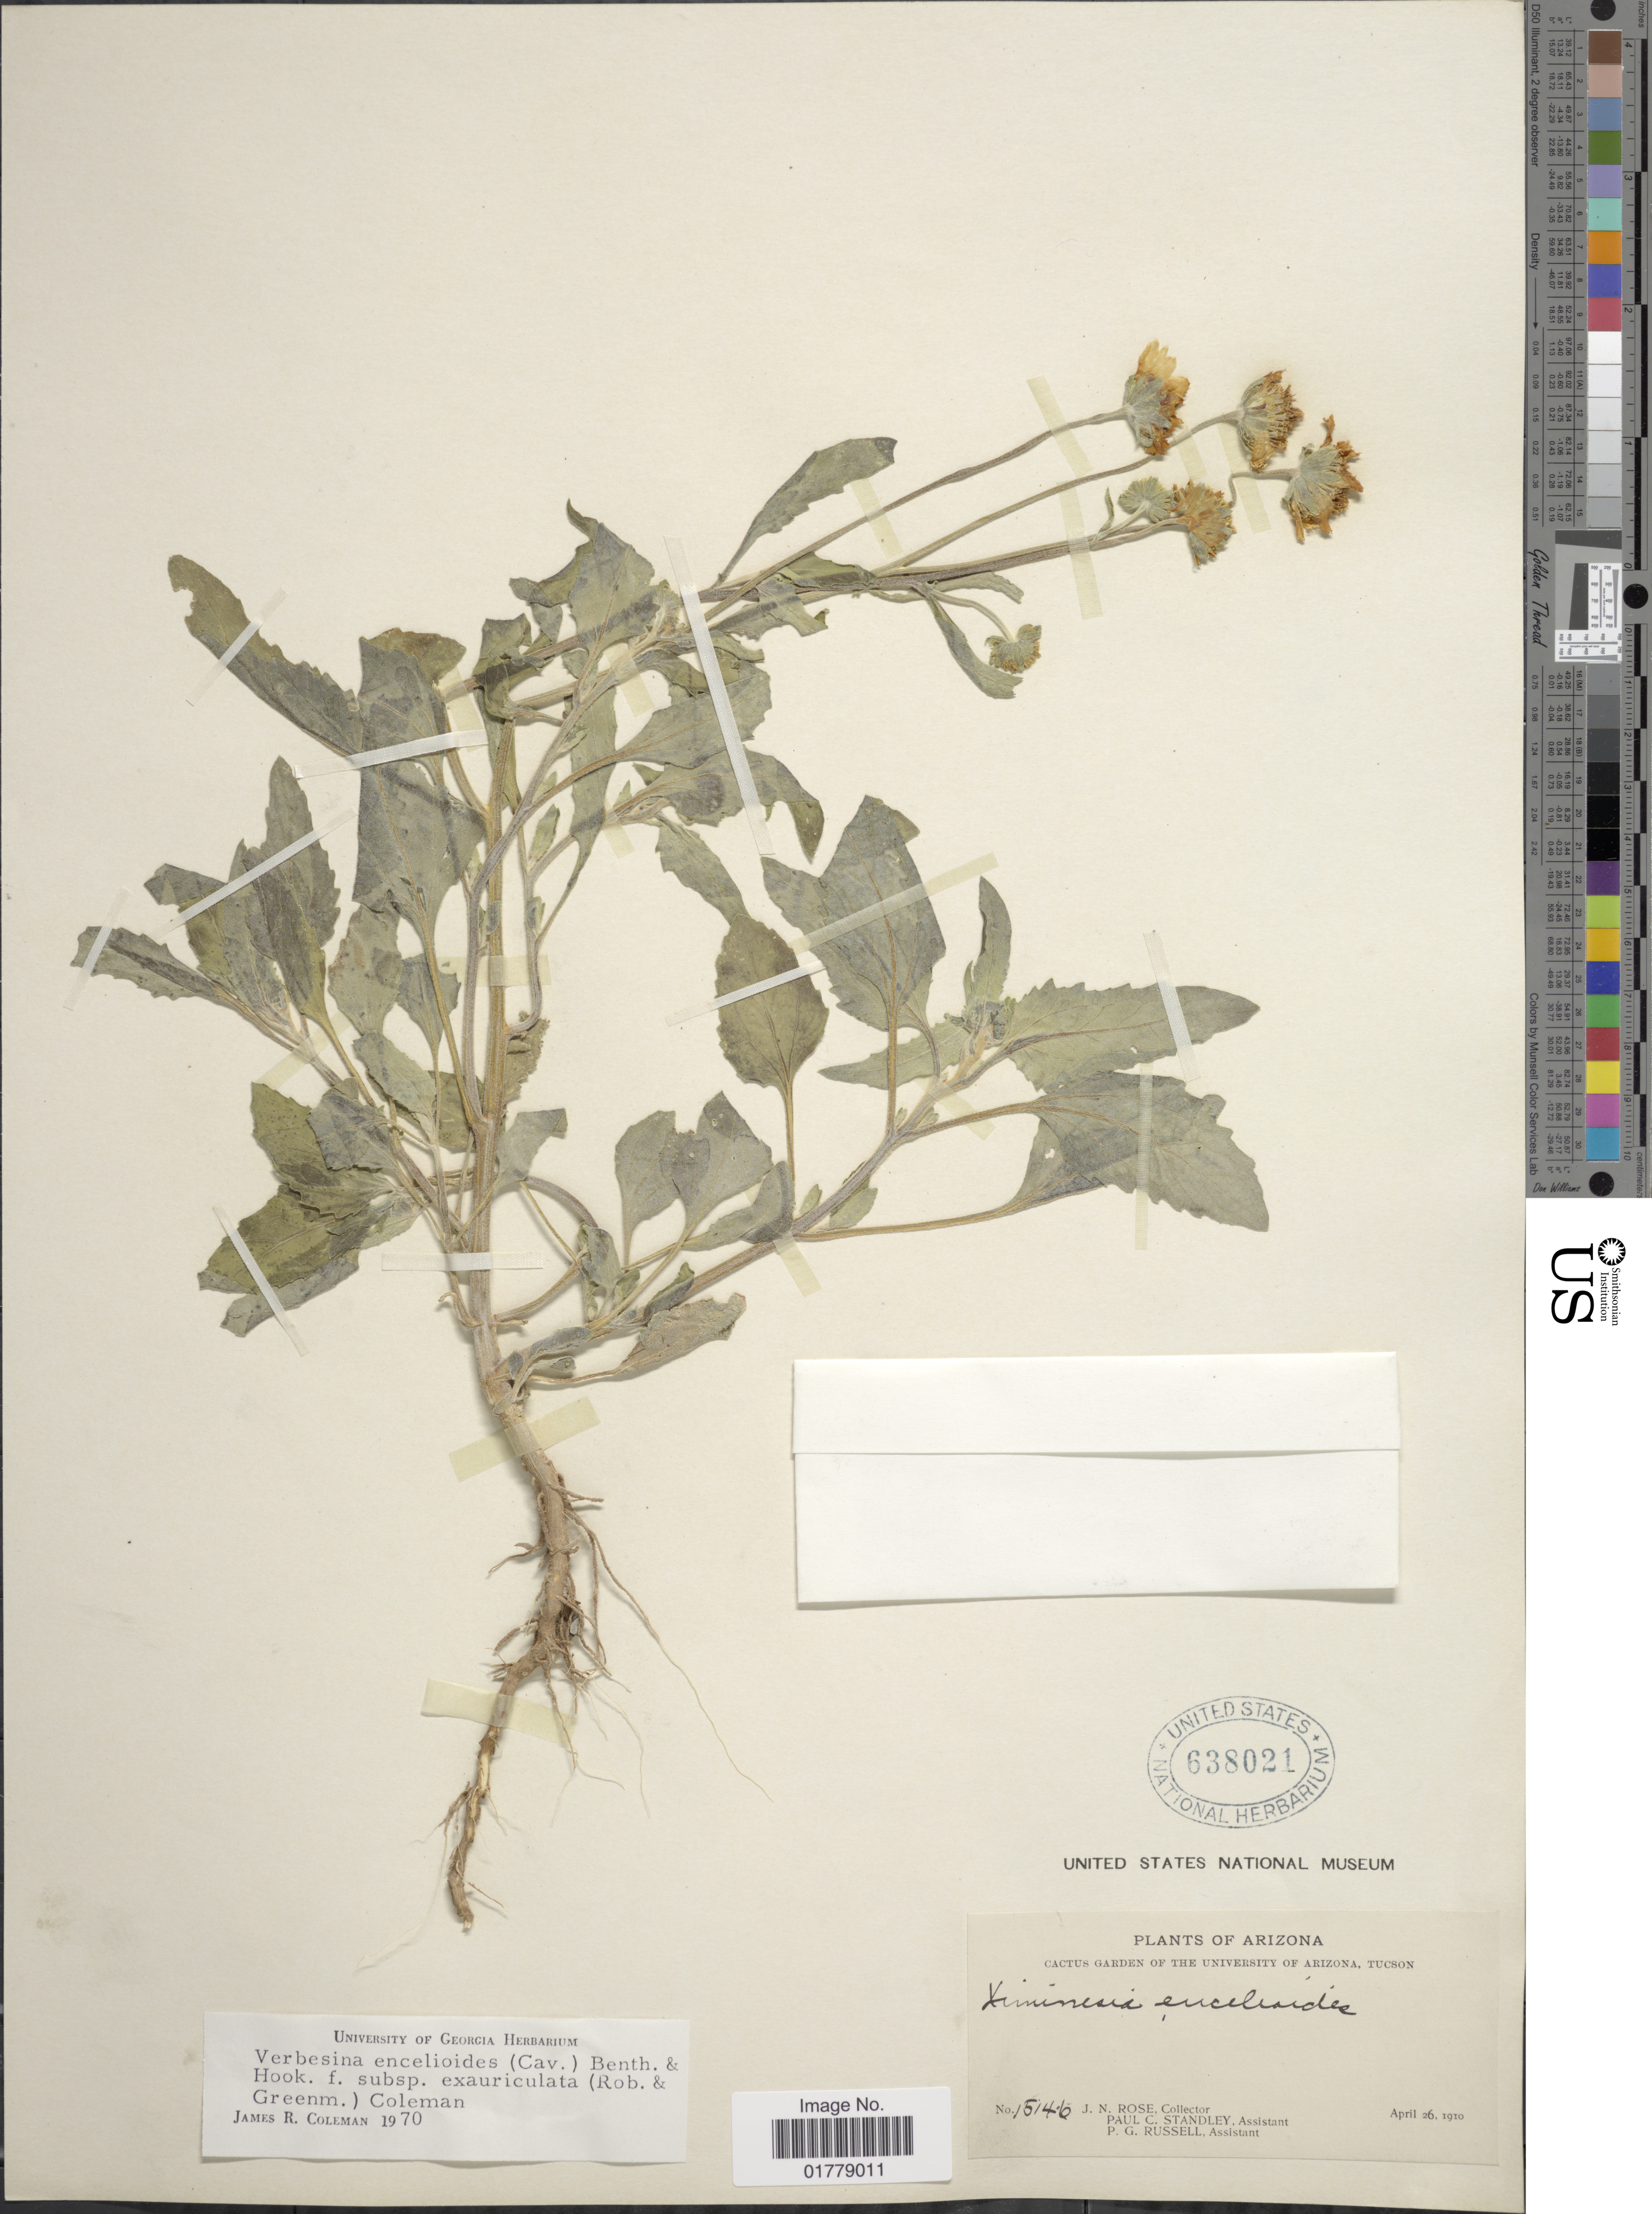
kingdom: Plantae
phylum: Tracheophyta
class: Magnoliopsida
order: Asterales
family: Asteraceae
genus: Verbesina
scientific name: Verbesina encelioides var. cana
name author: (B.L. Rob.) Greenm.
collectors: J. N. Rose, P. C. Standley & P. G. Russell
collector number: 15146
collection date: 1910-04-26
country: United States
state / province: Arizona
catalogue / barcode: US 638021